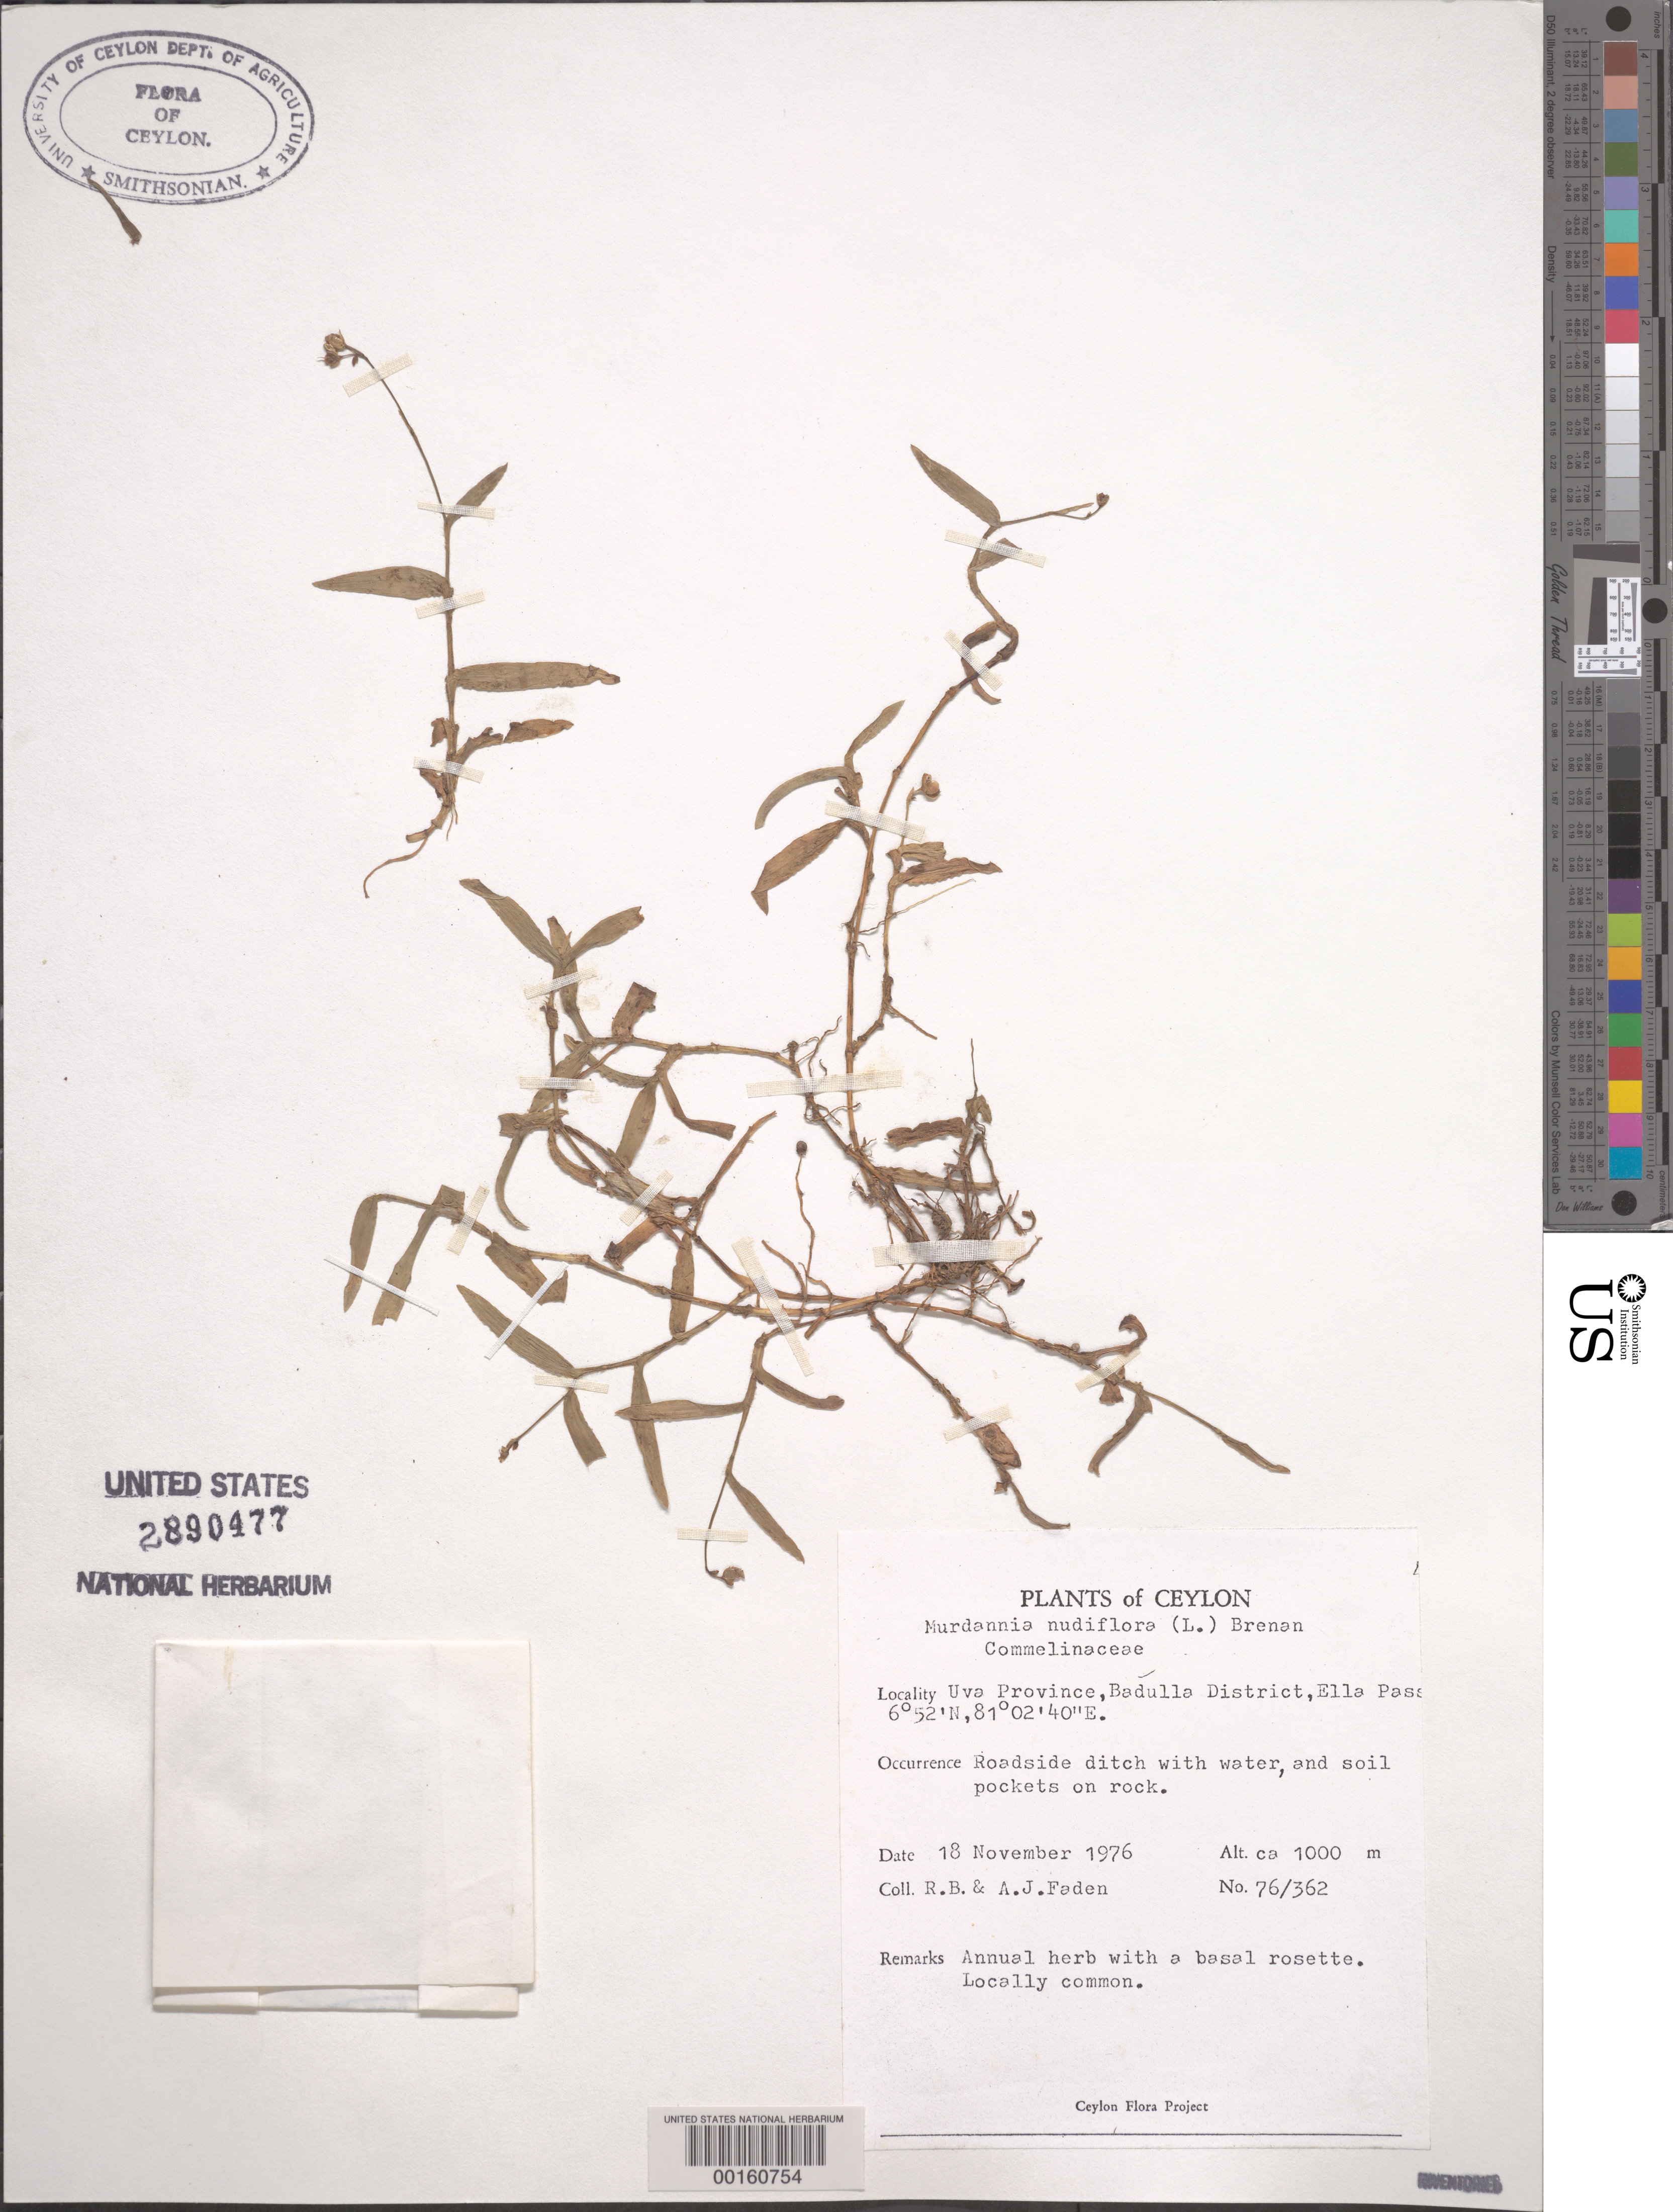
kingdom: Plantae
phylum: Tracheophyta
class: Liliopsida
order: Commelinales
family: Commelinaceae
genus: Murdannia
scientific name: Murdannia nudiflora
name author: (L.) Brenan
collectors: R. B. Faden & A. J. Faden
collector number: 76/362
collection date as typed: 18 Nov 1976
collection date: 1976-11-18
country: Sri Lanka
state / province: Uva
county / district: Badulla Dist.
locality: Ella pass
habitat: Rodside ditch, water and soil pockets over rock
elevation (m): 1000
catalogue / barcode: US 2890477